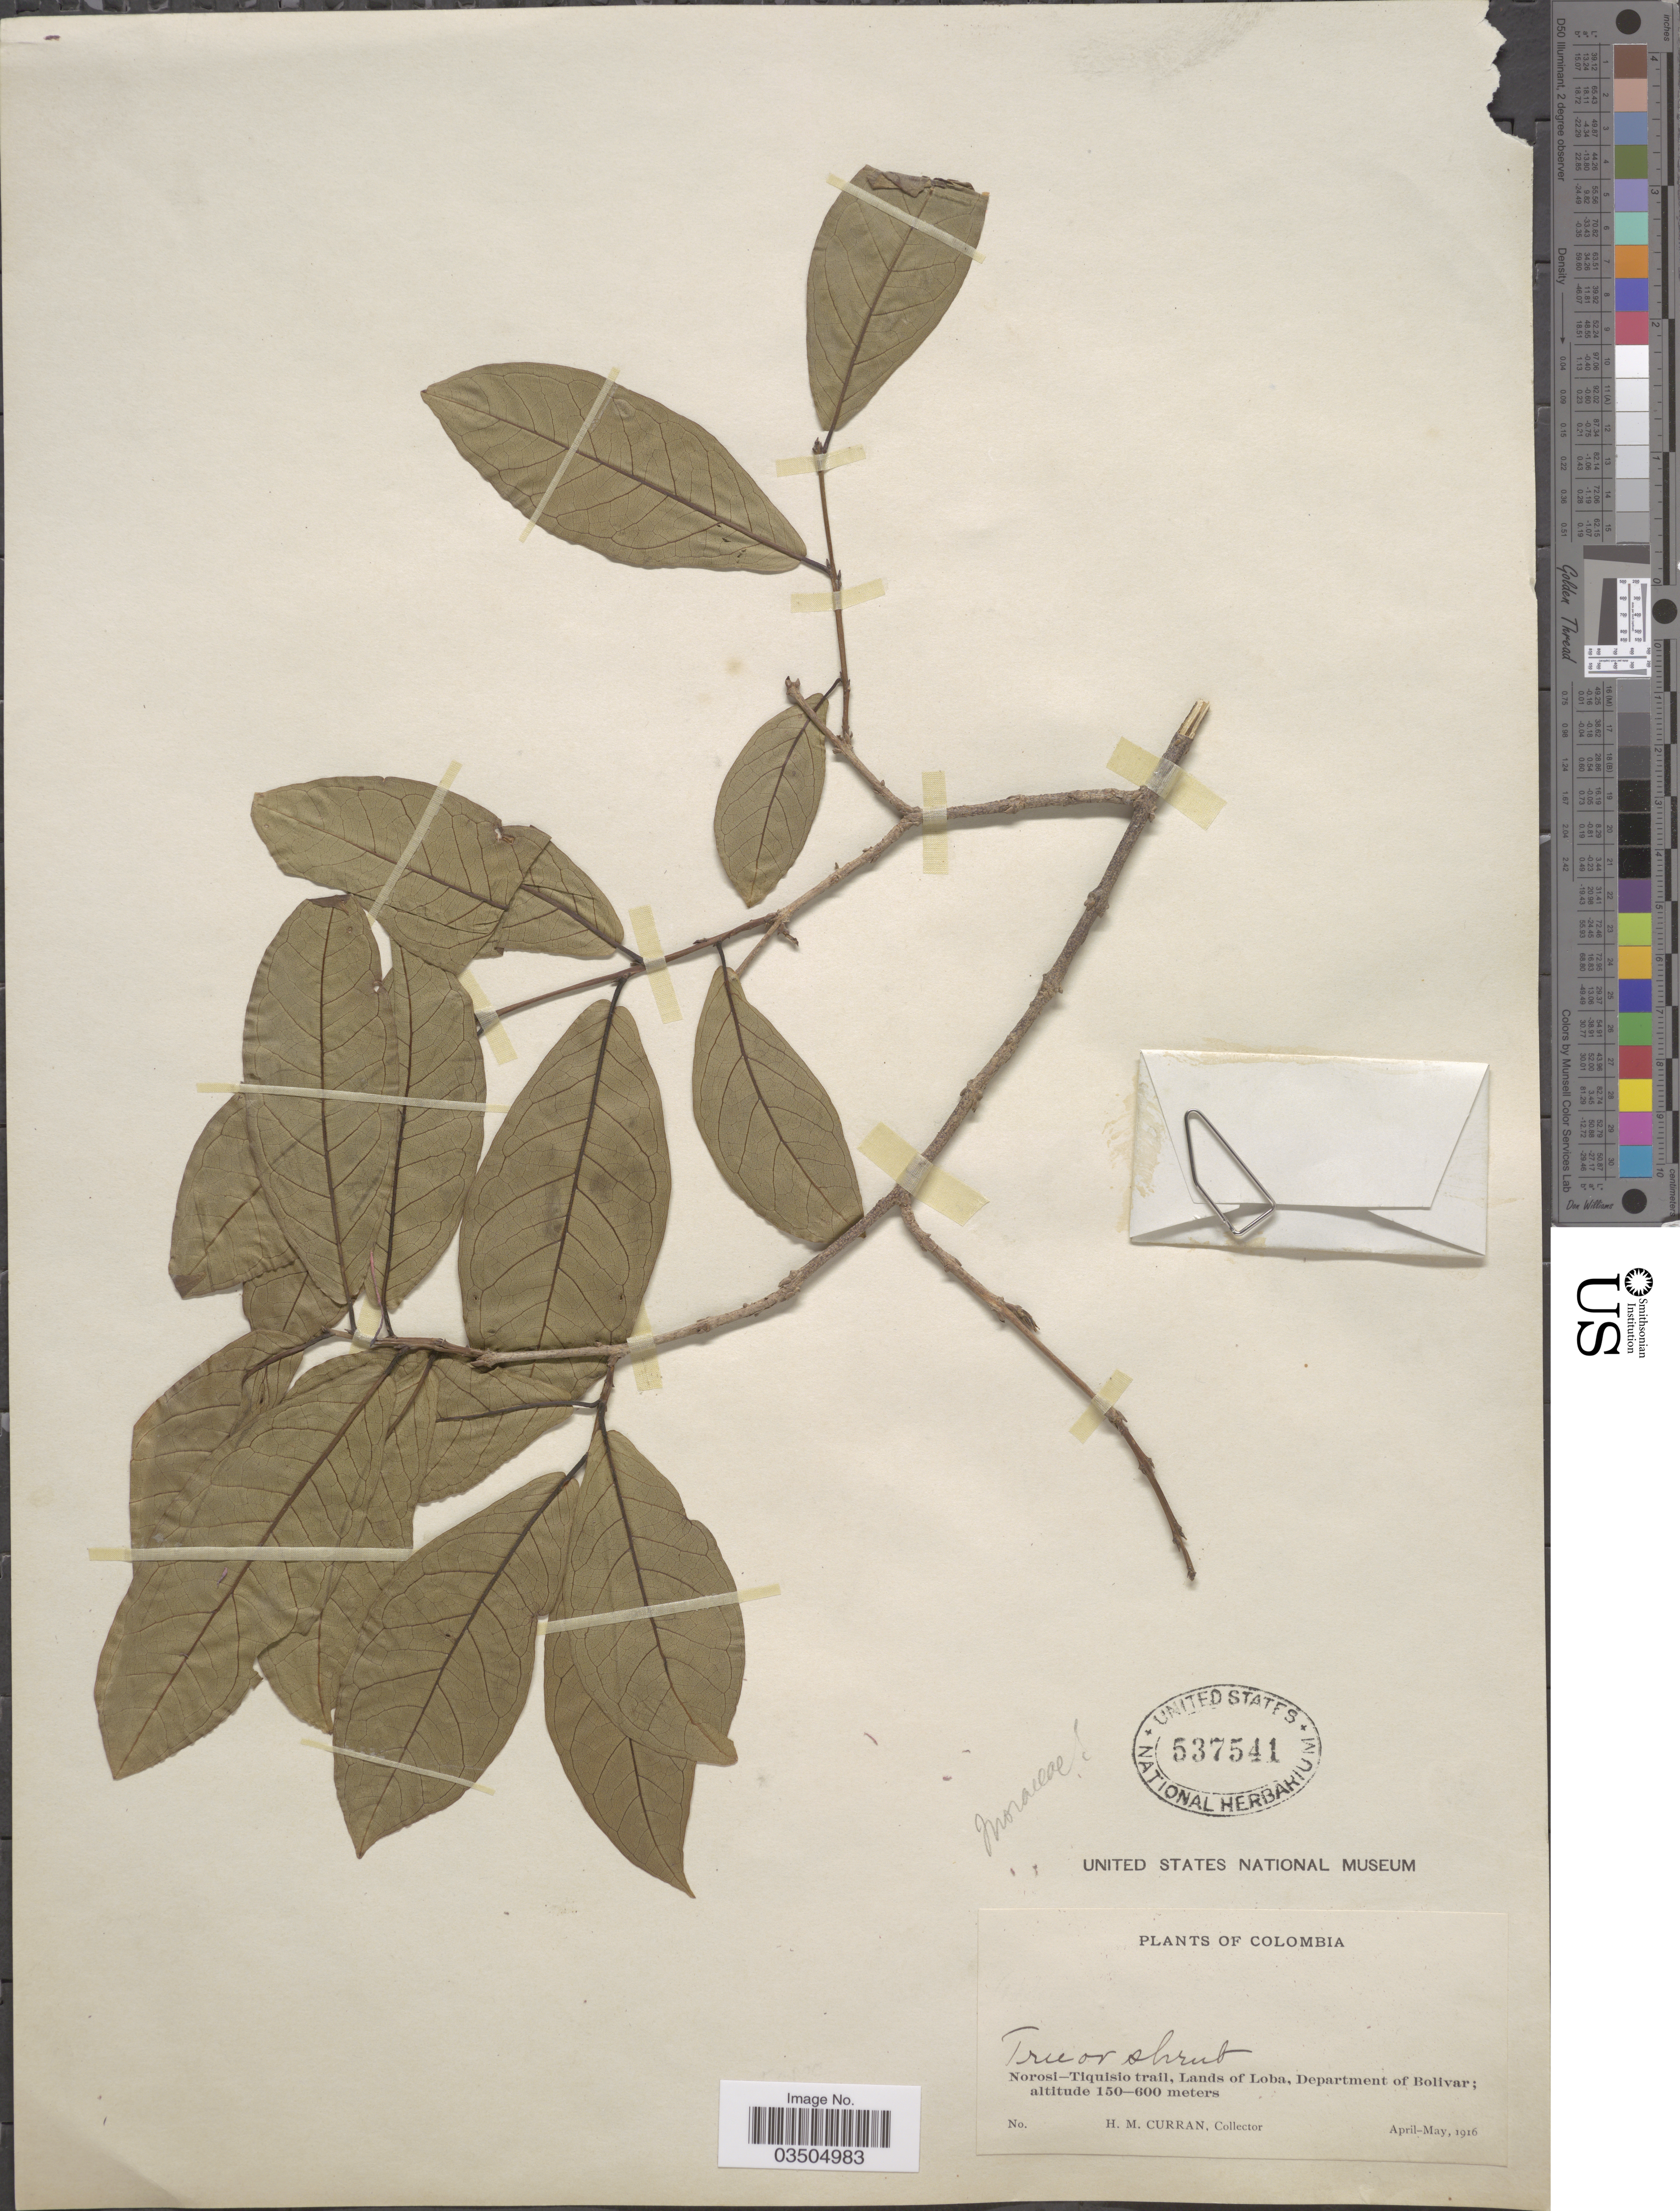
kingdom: Plantae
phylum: Tracheophyta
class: Magnoliopsida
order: Proteales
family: Proteaceae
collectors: H. M. Curran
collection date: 1916-04/1916-05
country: Colombia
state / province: Bolívar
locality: Norosi-Tiquisio trail, Lands of Loba, Department of Bolivar.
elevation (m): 150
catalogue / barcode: US 537541